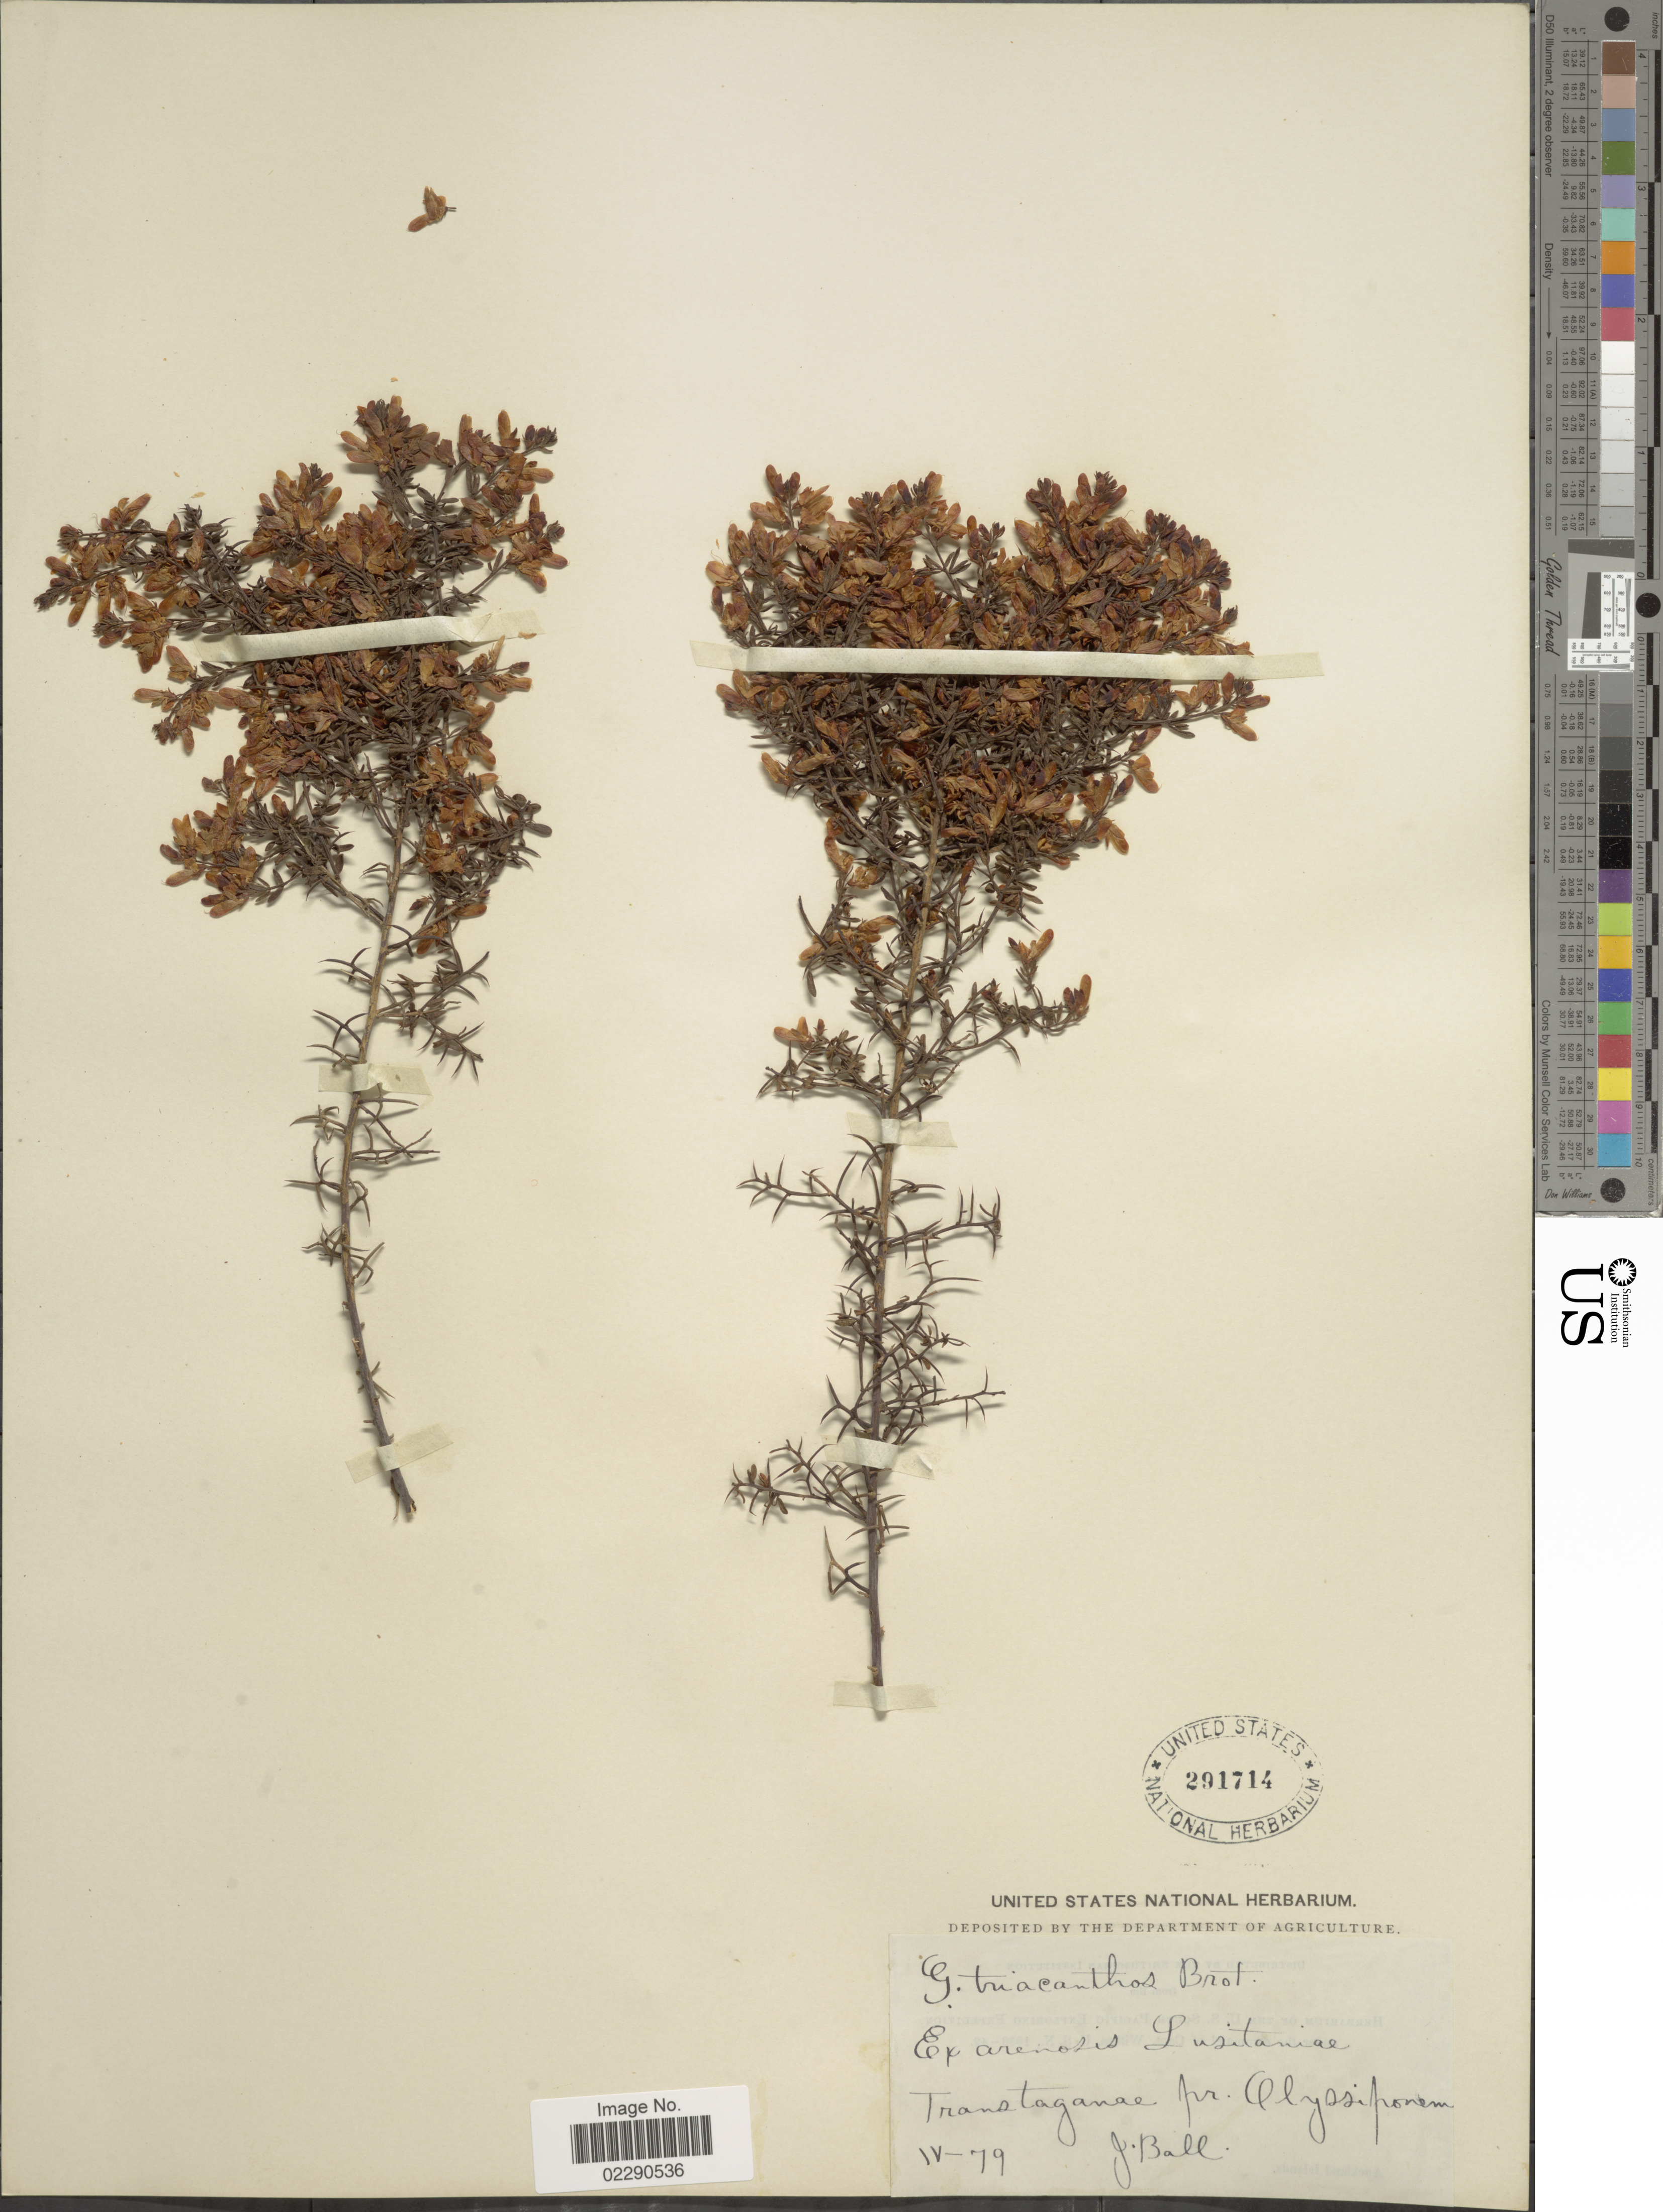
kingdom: Plantae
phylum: Tracheophyta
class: Magnoliopsida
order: Fabales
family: Fabaceae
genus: Genista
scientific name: Genista triacanthos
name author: Brot.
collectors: J. Ball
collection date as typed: Transcribed d/m/y: /4/79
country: Portugal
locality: Lusitaniae, Transtaganae pr. Olyssiponem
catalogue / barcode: US 291714